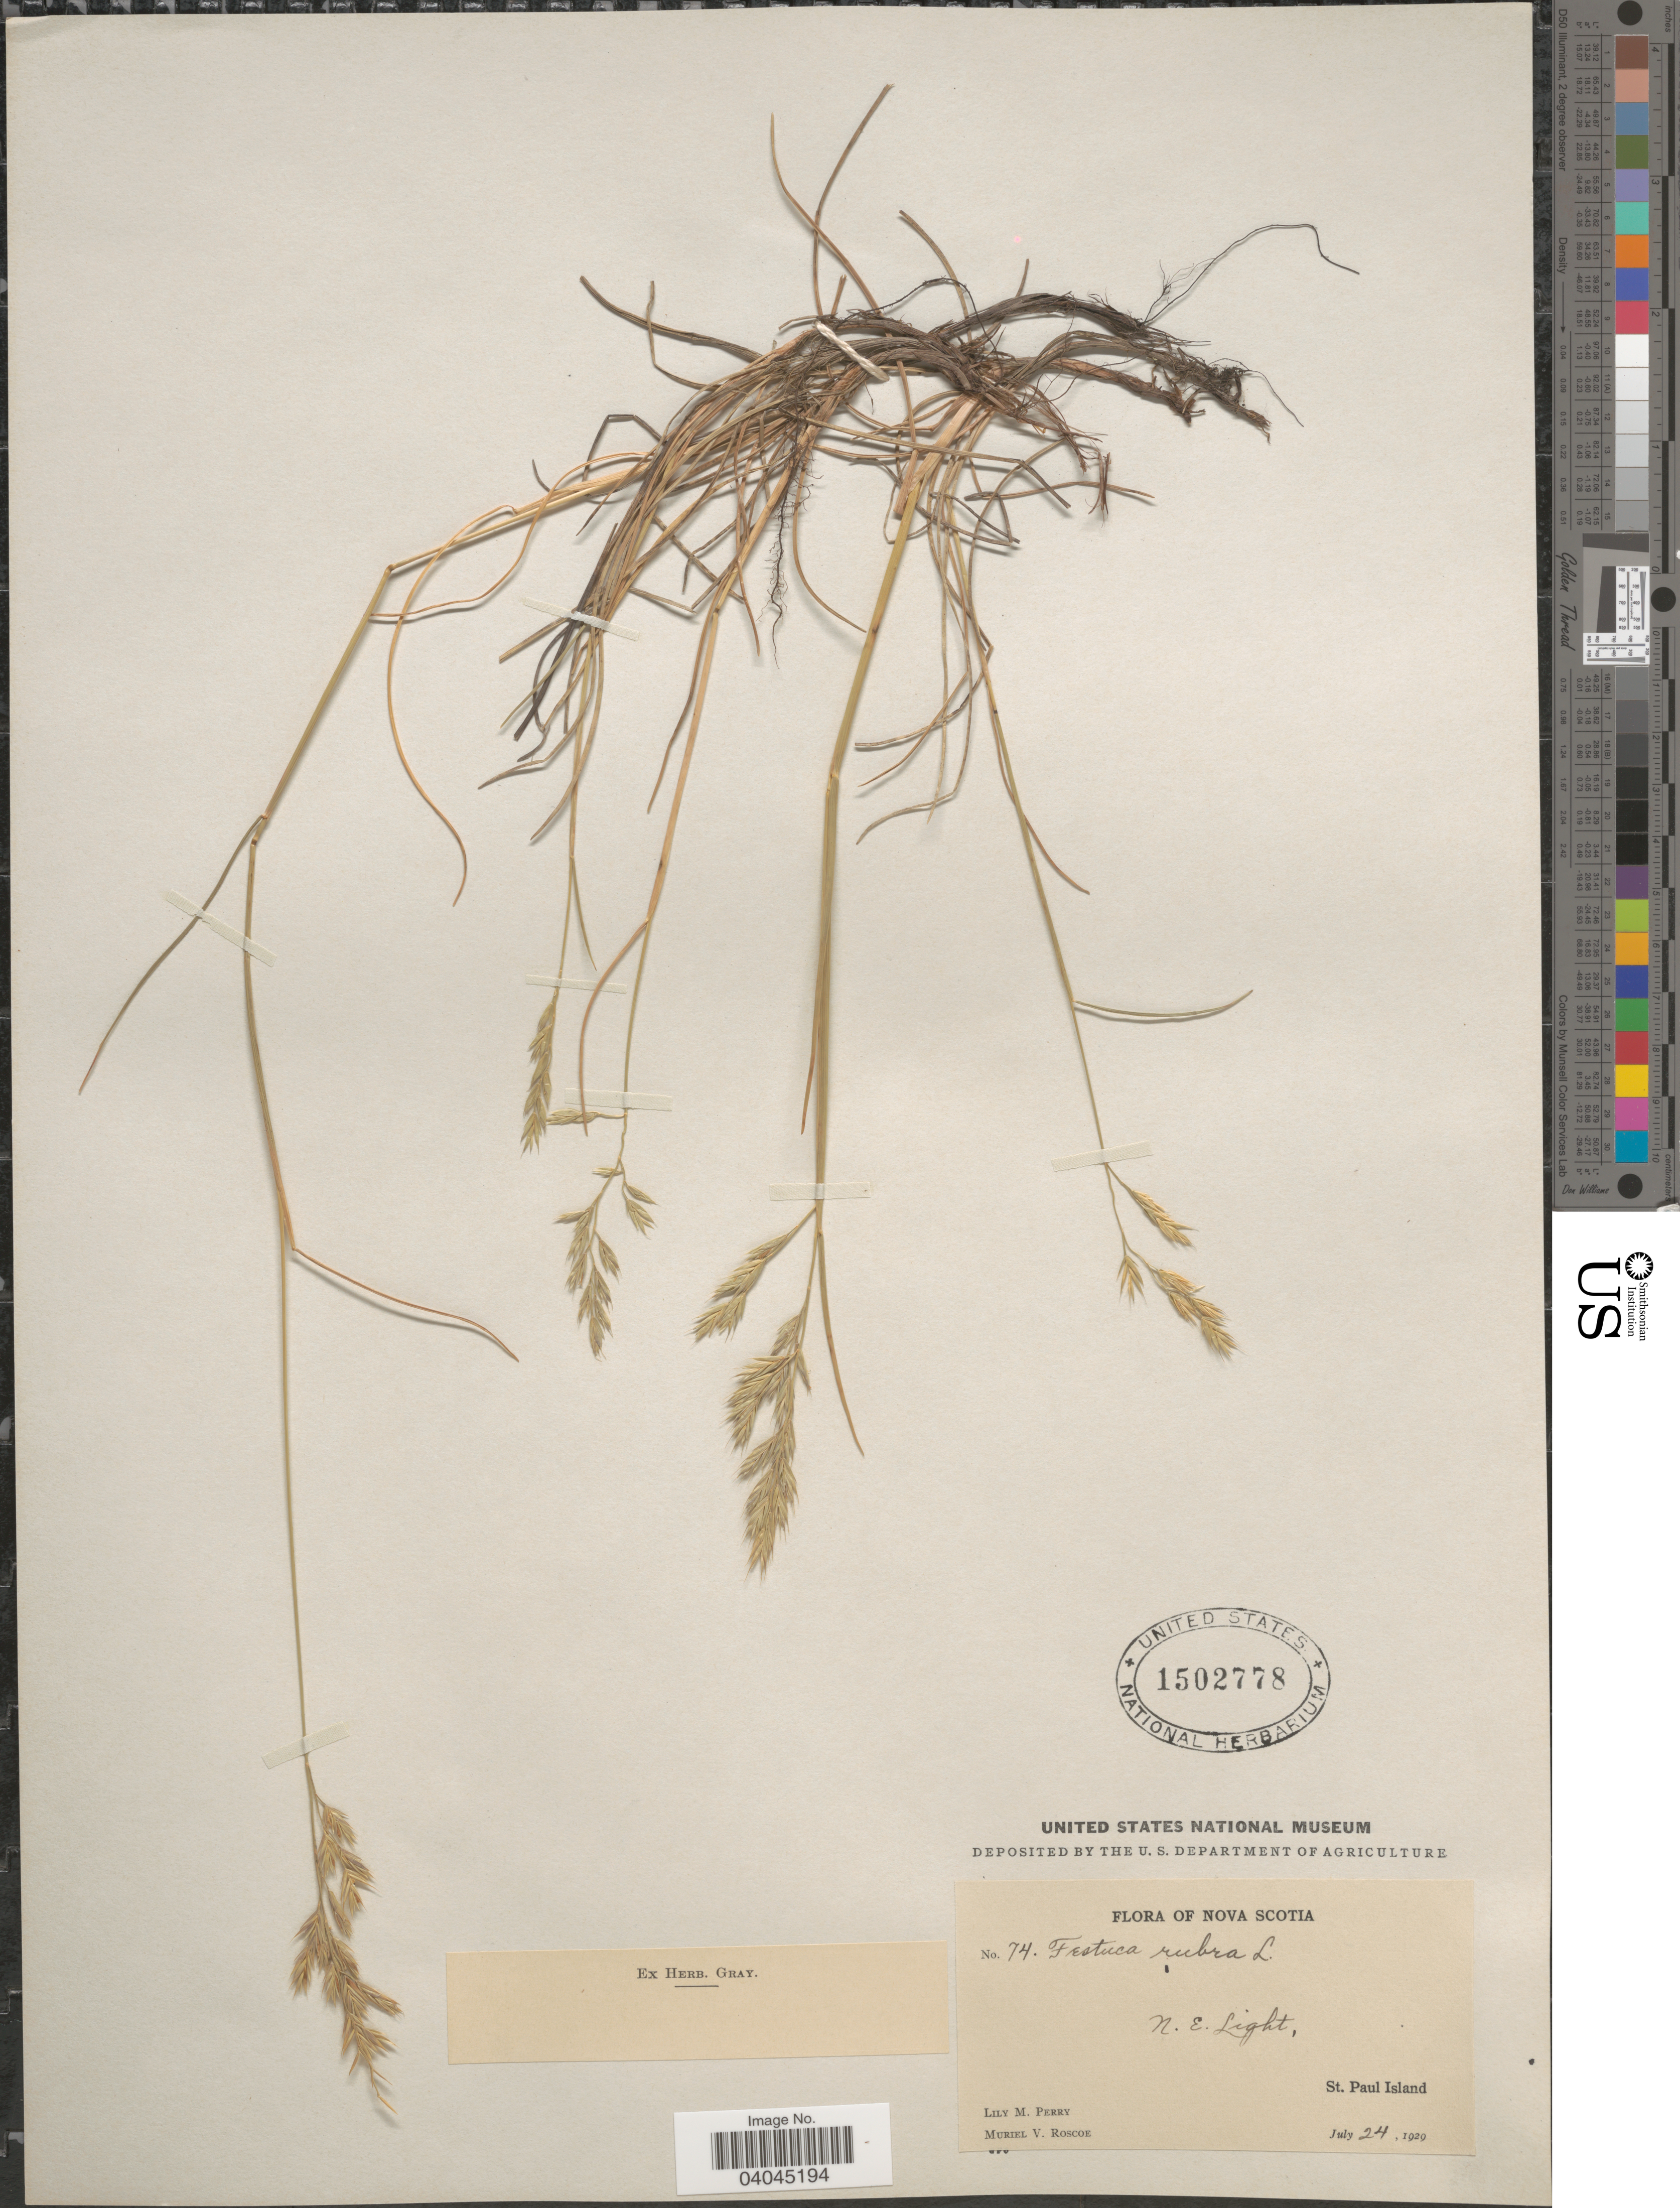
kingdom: Plantae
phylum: Tracheophyta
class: Liliopsida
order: Poales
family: Poaceae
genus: Festuca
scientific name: Festuca rubra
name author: L.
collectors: L. M. Perry & M. Roscoe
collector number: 74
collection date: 1929-07-24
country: Canada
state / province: Nova Scotia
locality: N.E. Light, St. Paul Island.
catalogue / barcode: US 1502778